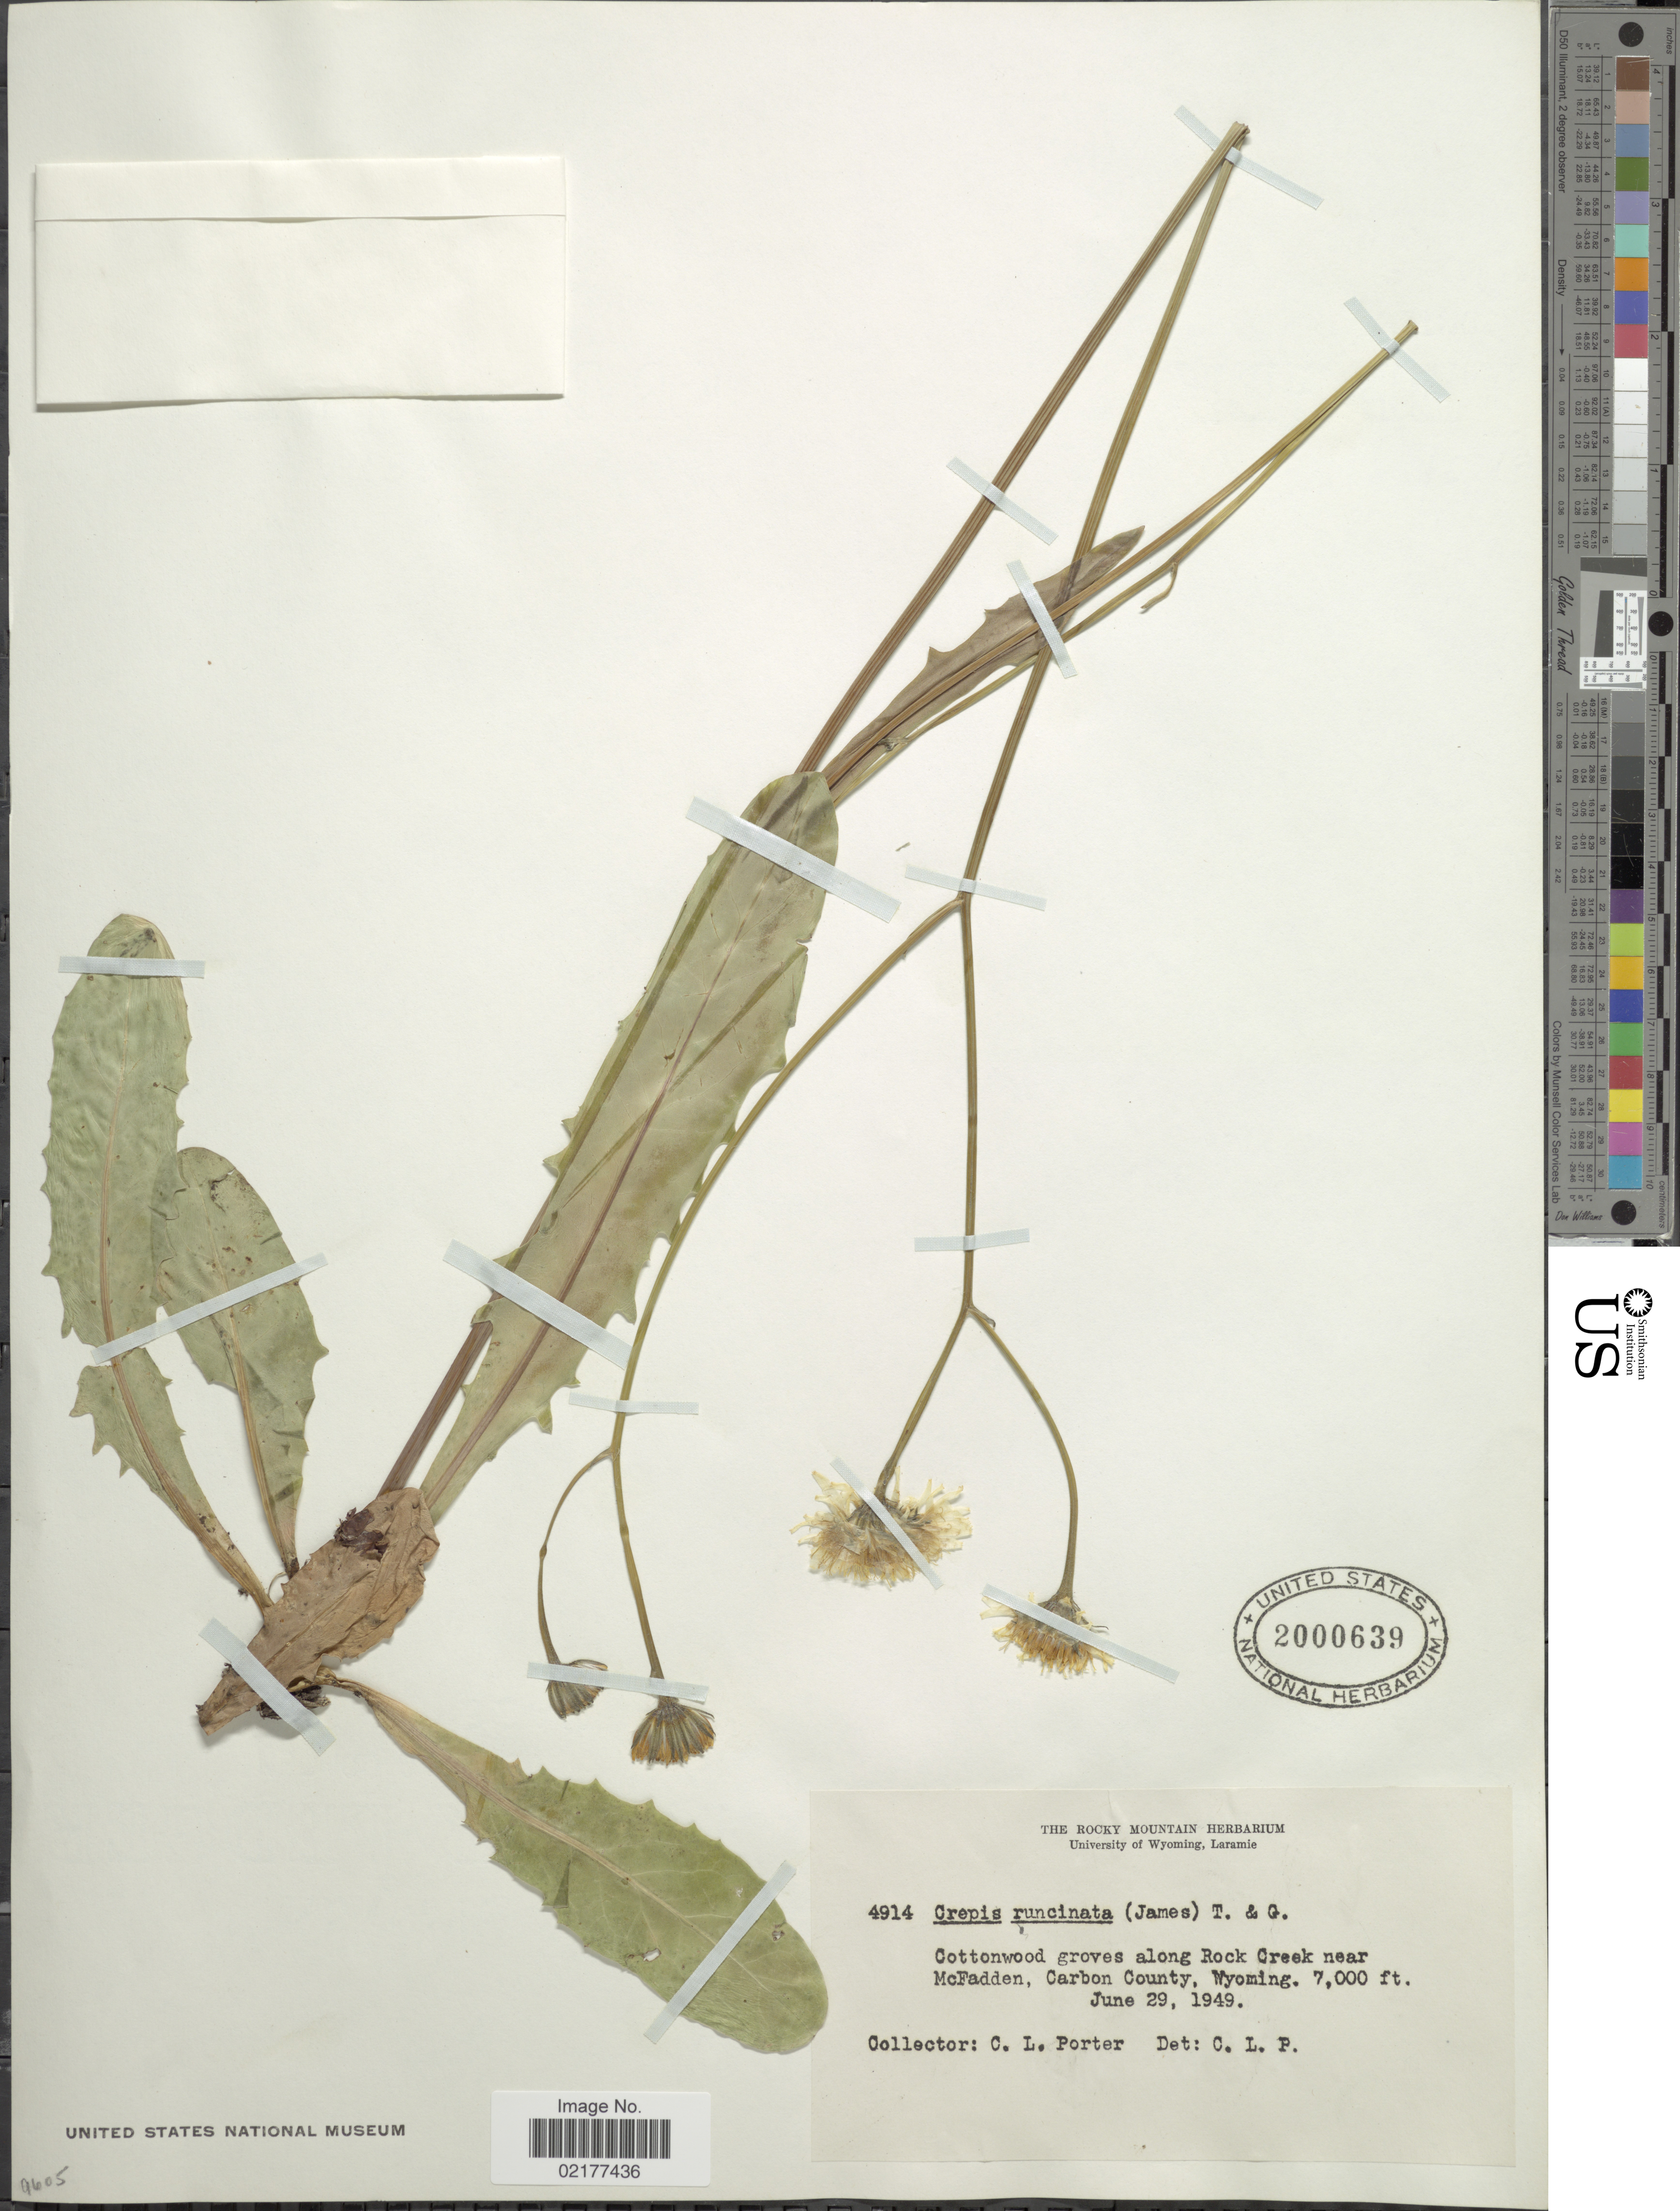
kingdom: Plantae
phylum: Tracheophyta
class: Magnoliopsida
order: Asterales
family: Asteraceae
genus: Crepis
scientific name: Crepis runcinata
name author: Torr. & A. Gray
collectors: C. L. Porter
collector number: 4914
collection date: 1949-06-29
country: United States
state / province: Wyoming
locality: Cottonwood graves along Rock Creek near McFadden, Carbon County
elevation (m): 2134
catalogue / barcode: US 2000639